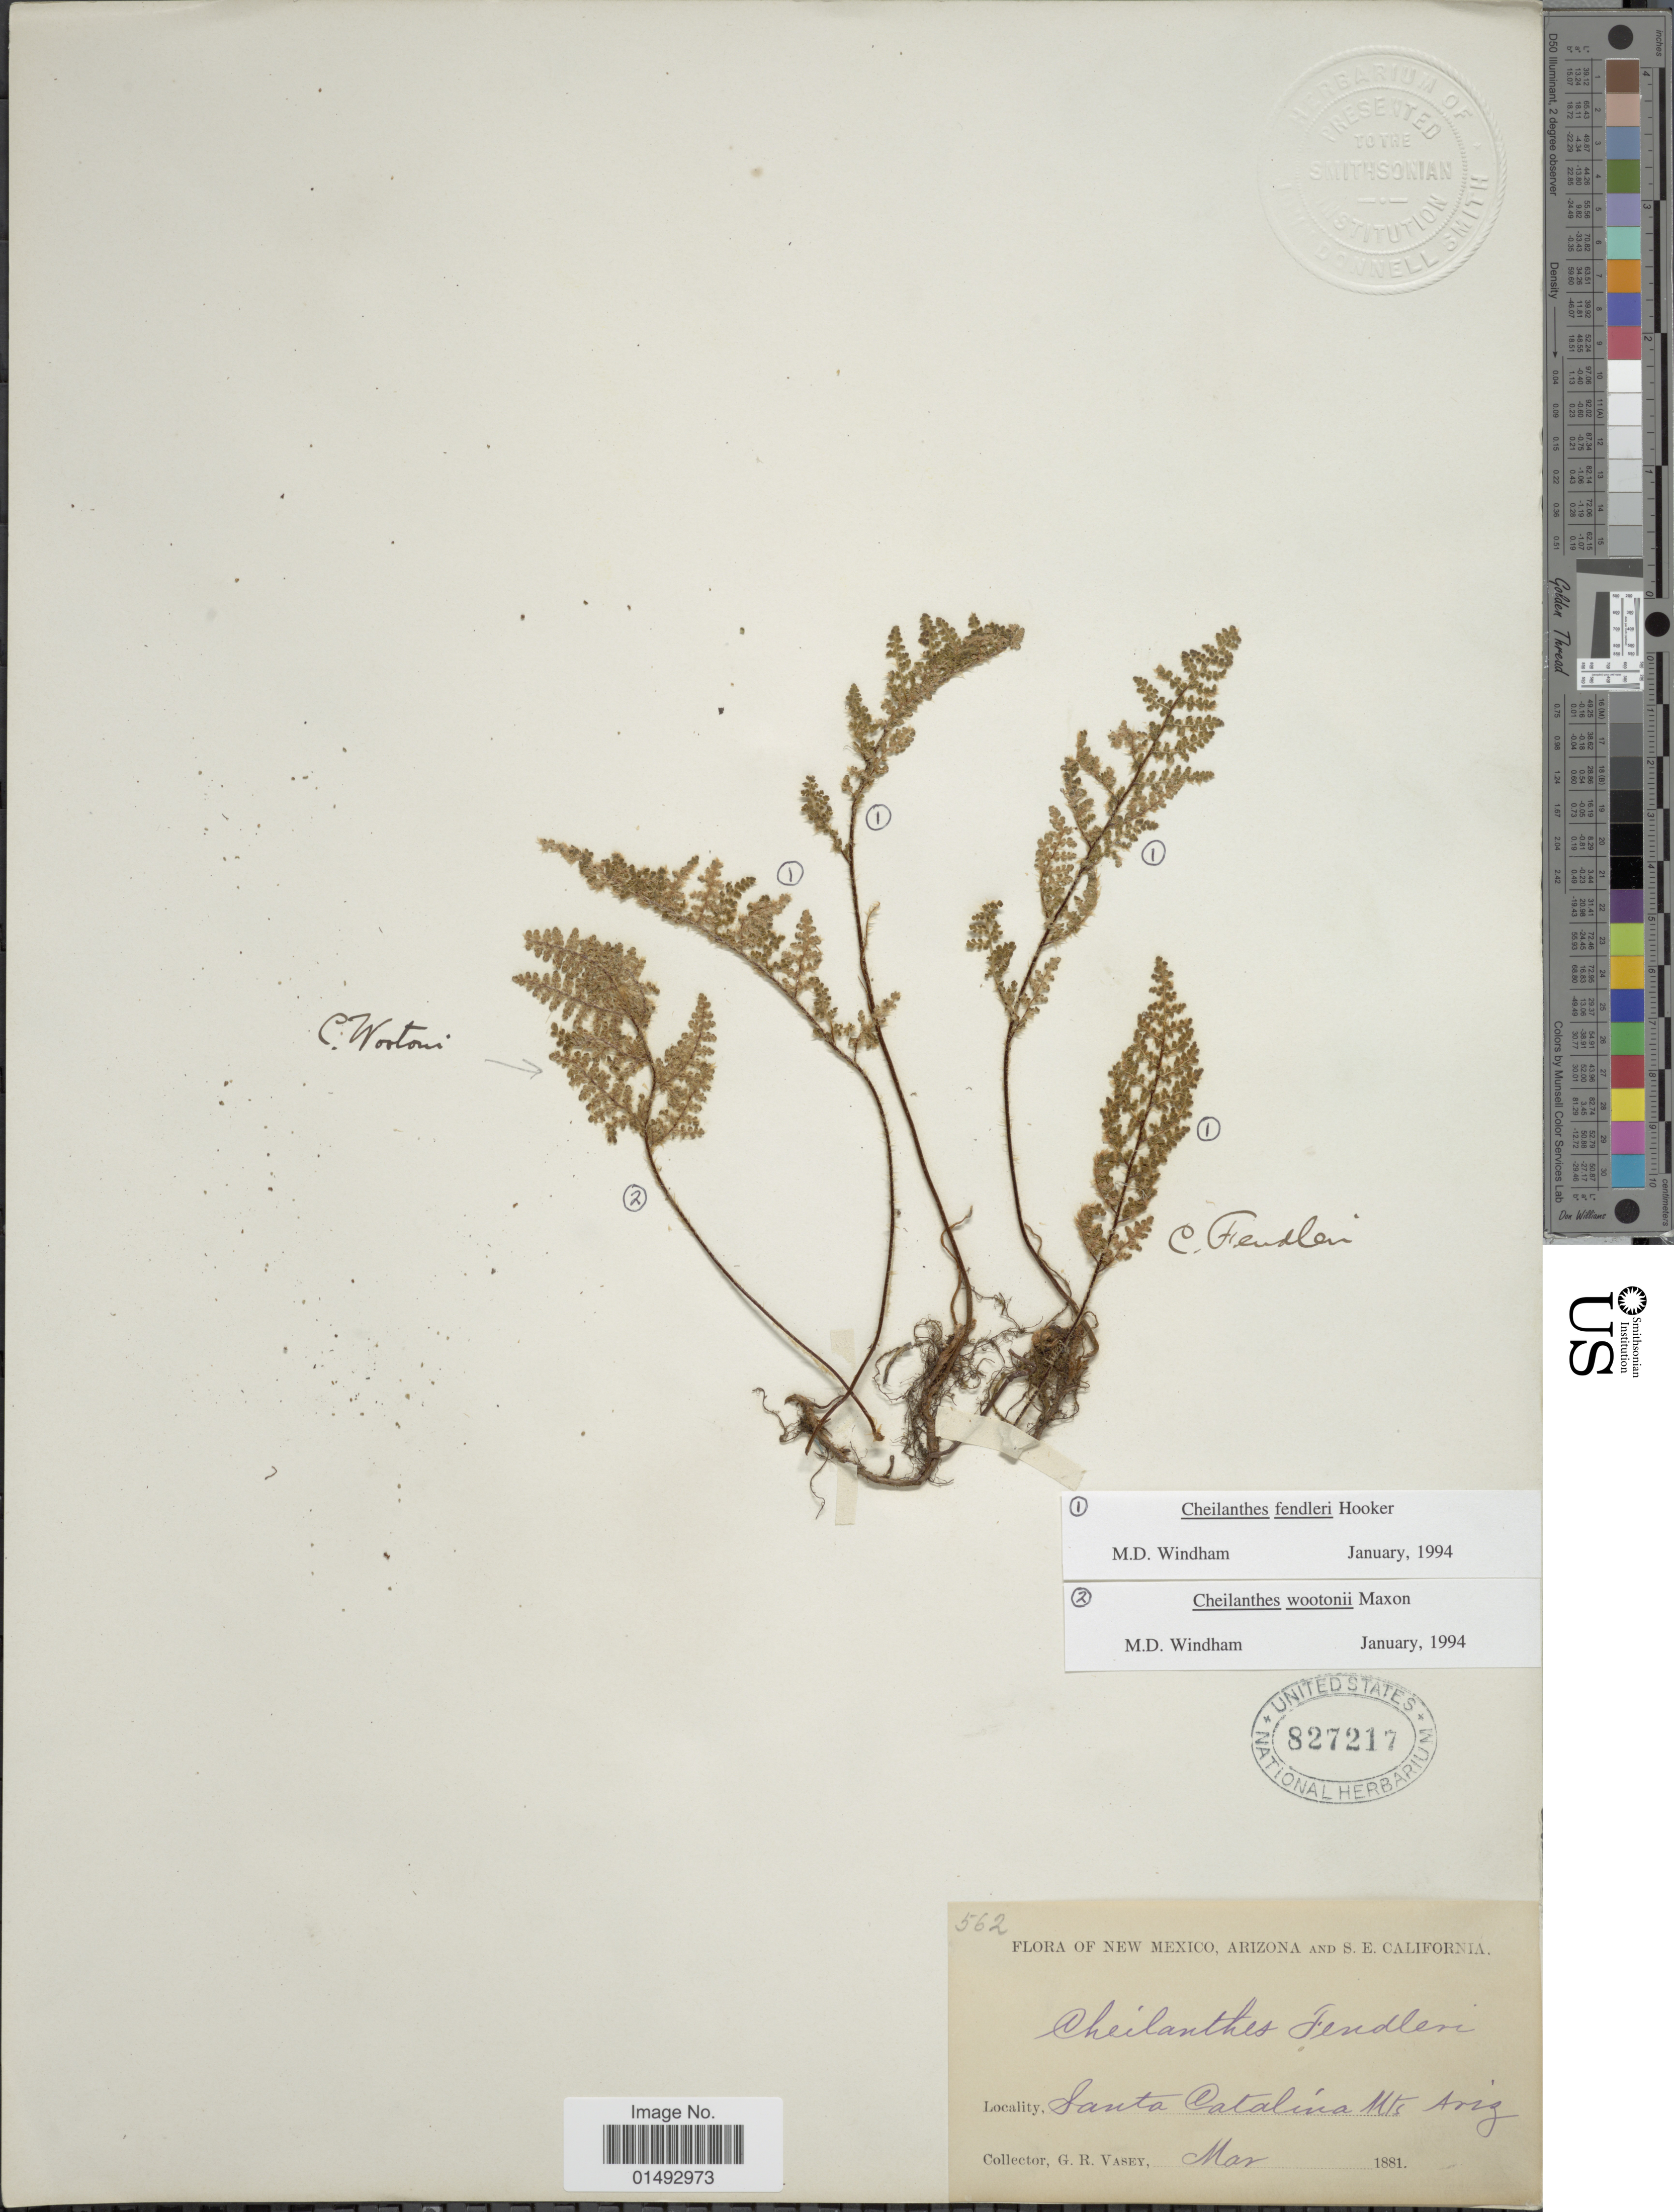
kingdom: Plantae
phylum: Tracheophyta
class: Polypodiopsida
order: Polypodiales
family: Pteridaceae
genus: Myriopteris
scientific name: Myriopteris fendleri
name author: (Hook.) E. Fourn.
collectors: G. R. Vasey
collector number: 562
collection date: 1881-03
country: United States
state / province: California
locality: Santa Catalina Mts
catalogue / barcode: US 827217